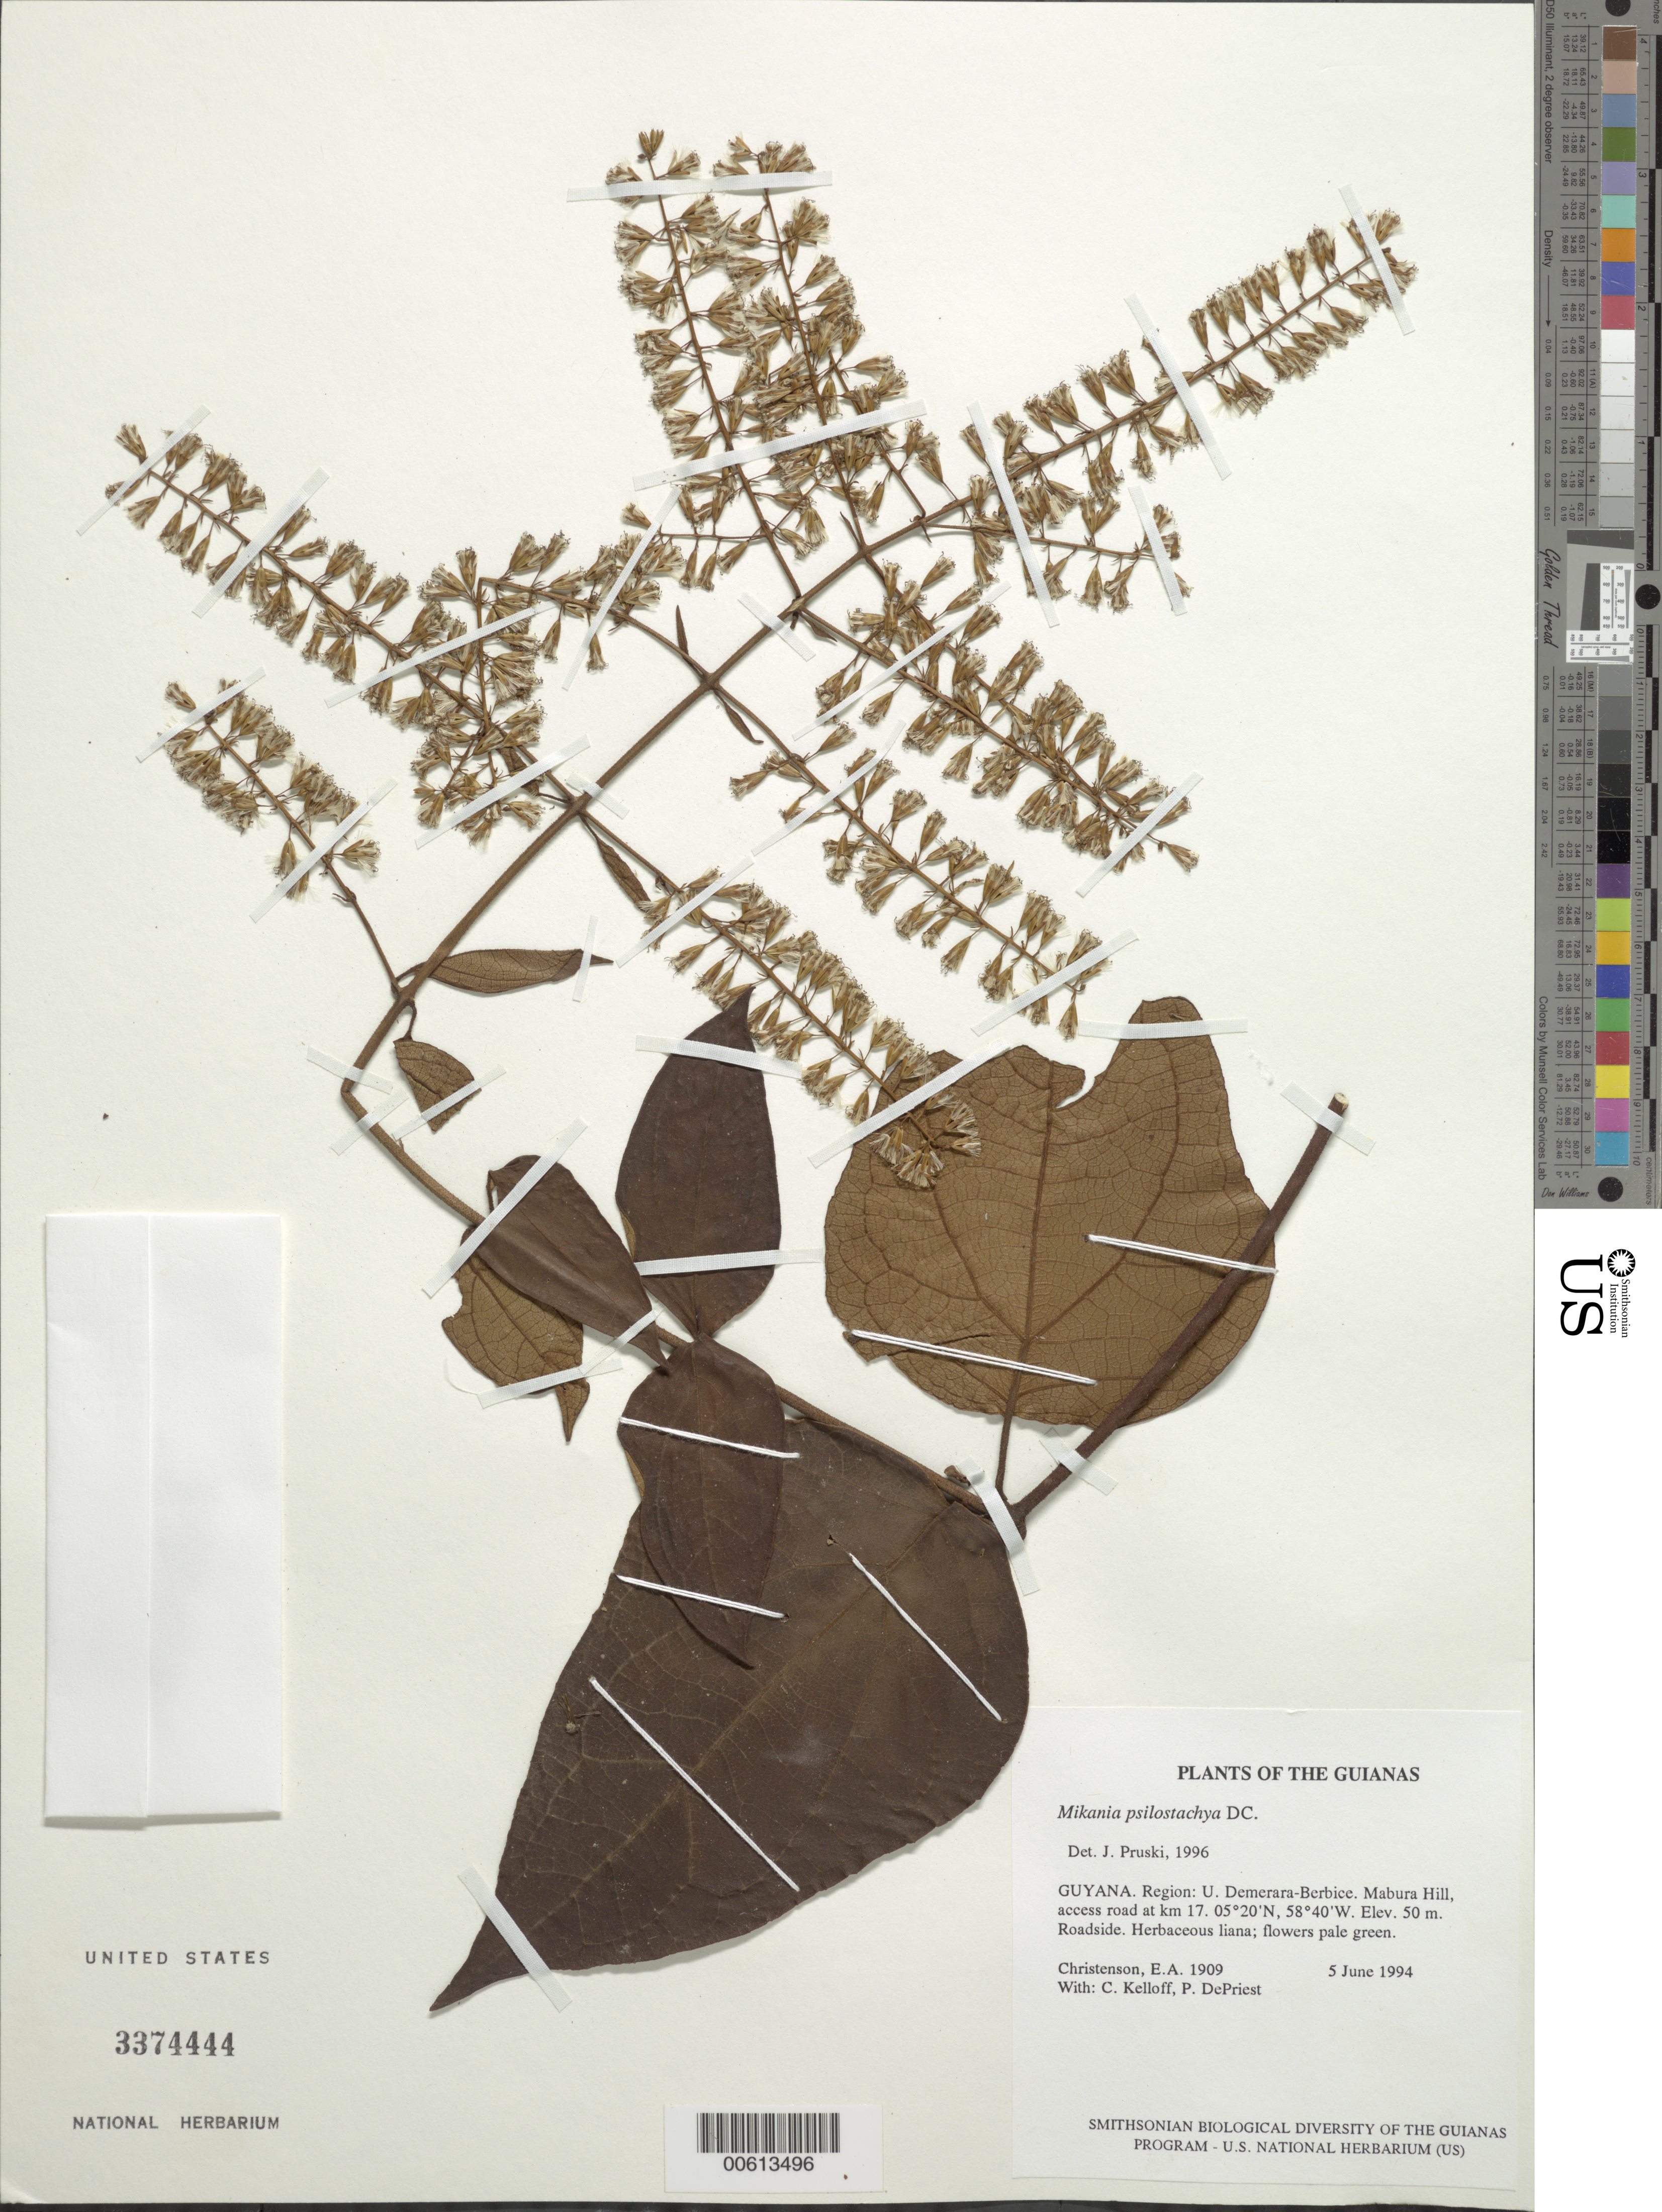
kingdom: Plantae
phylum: Tracheophyta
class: Magnoliopsida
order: Asterales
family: Asteraceae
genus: Mikania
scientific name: Mikania psilostachya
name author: DC.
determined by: Pruski, J. F.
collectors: E. A. Christenson, C. L. Kelloff & P. DePriest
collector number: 1909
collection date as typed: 5 June 1994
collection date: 1994-06-05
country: Guyana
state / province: U. Demerara-Berbice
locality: Mabura Hill, access road at km 17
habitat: Roadside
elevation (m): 50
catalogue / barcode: US 3374444